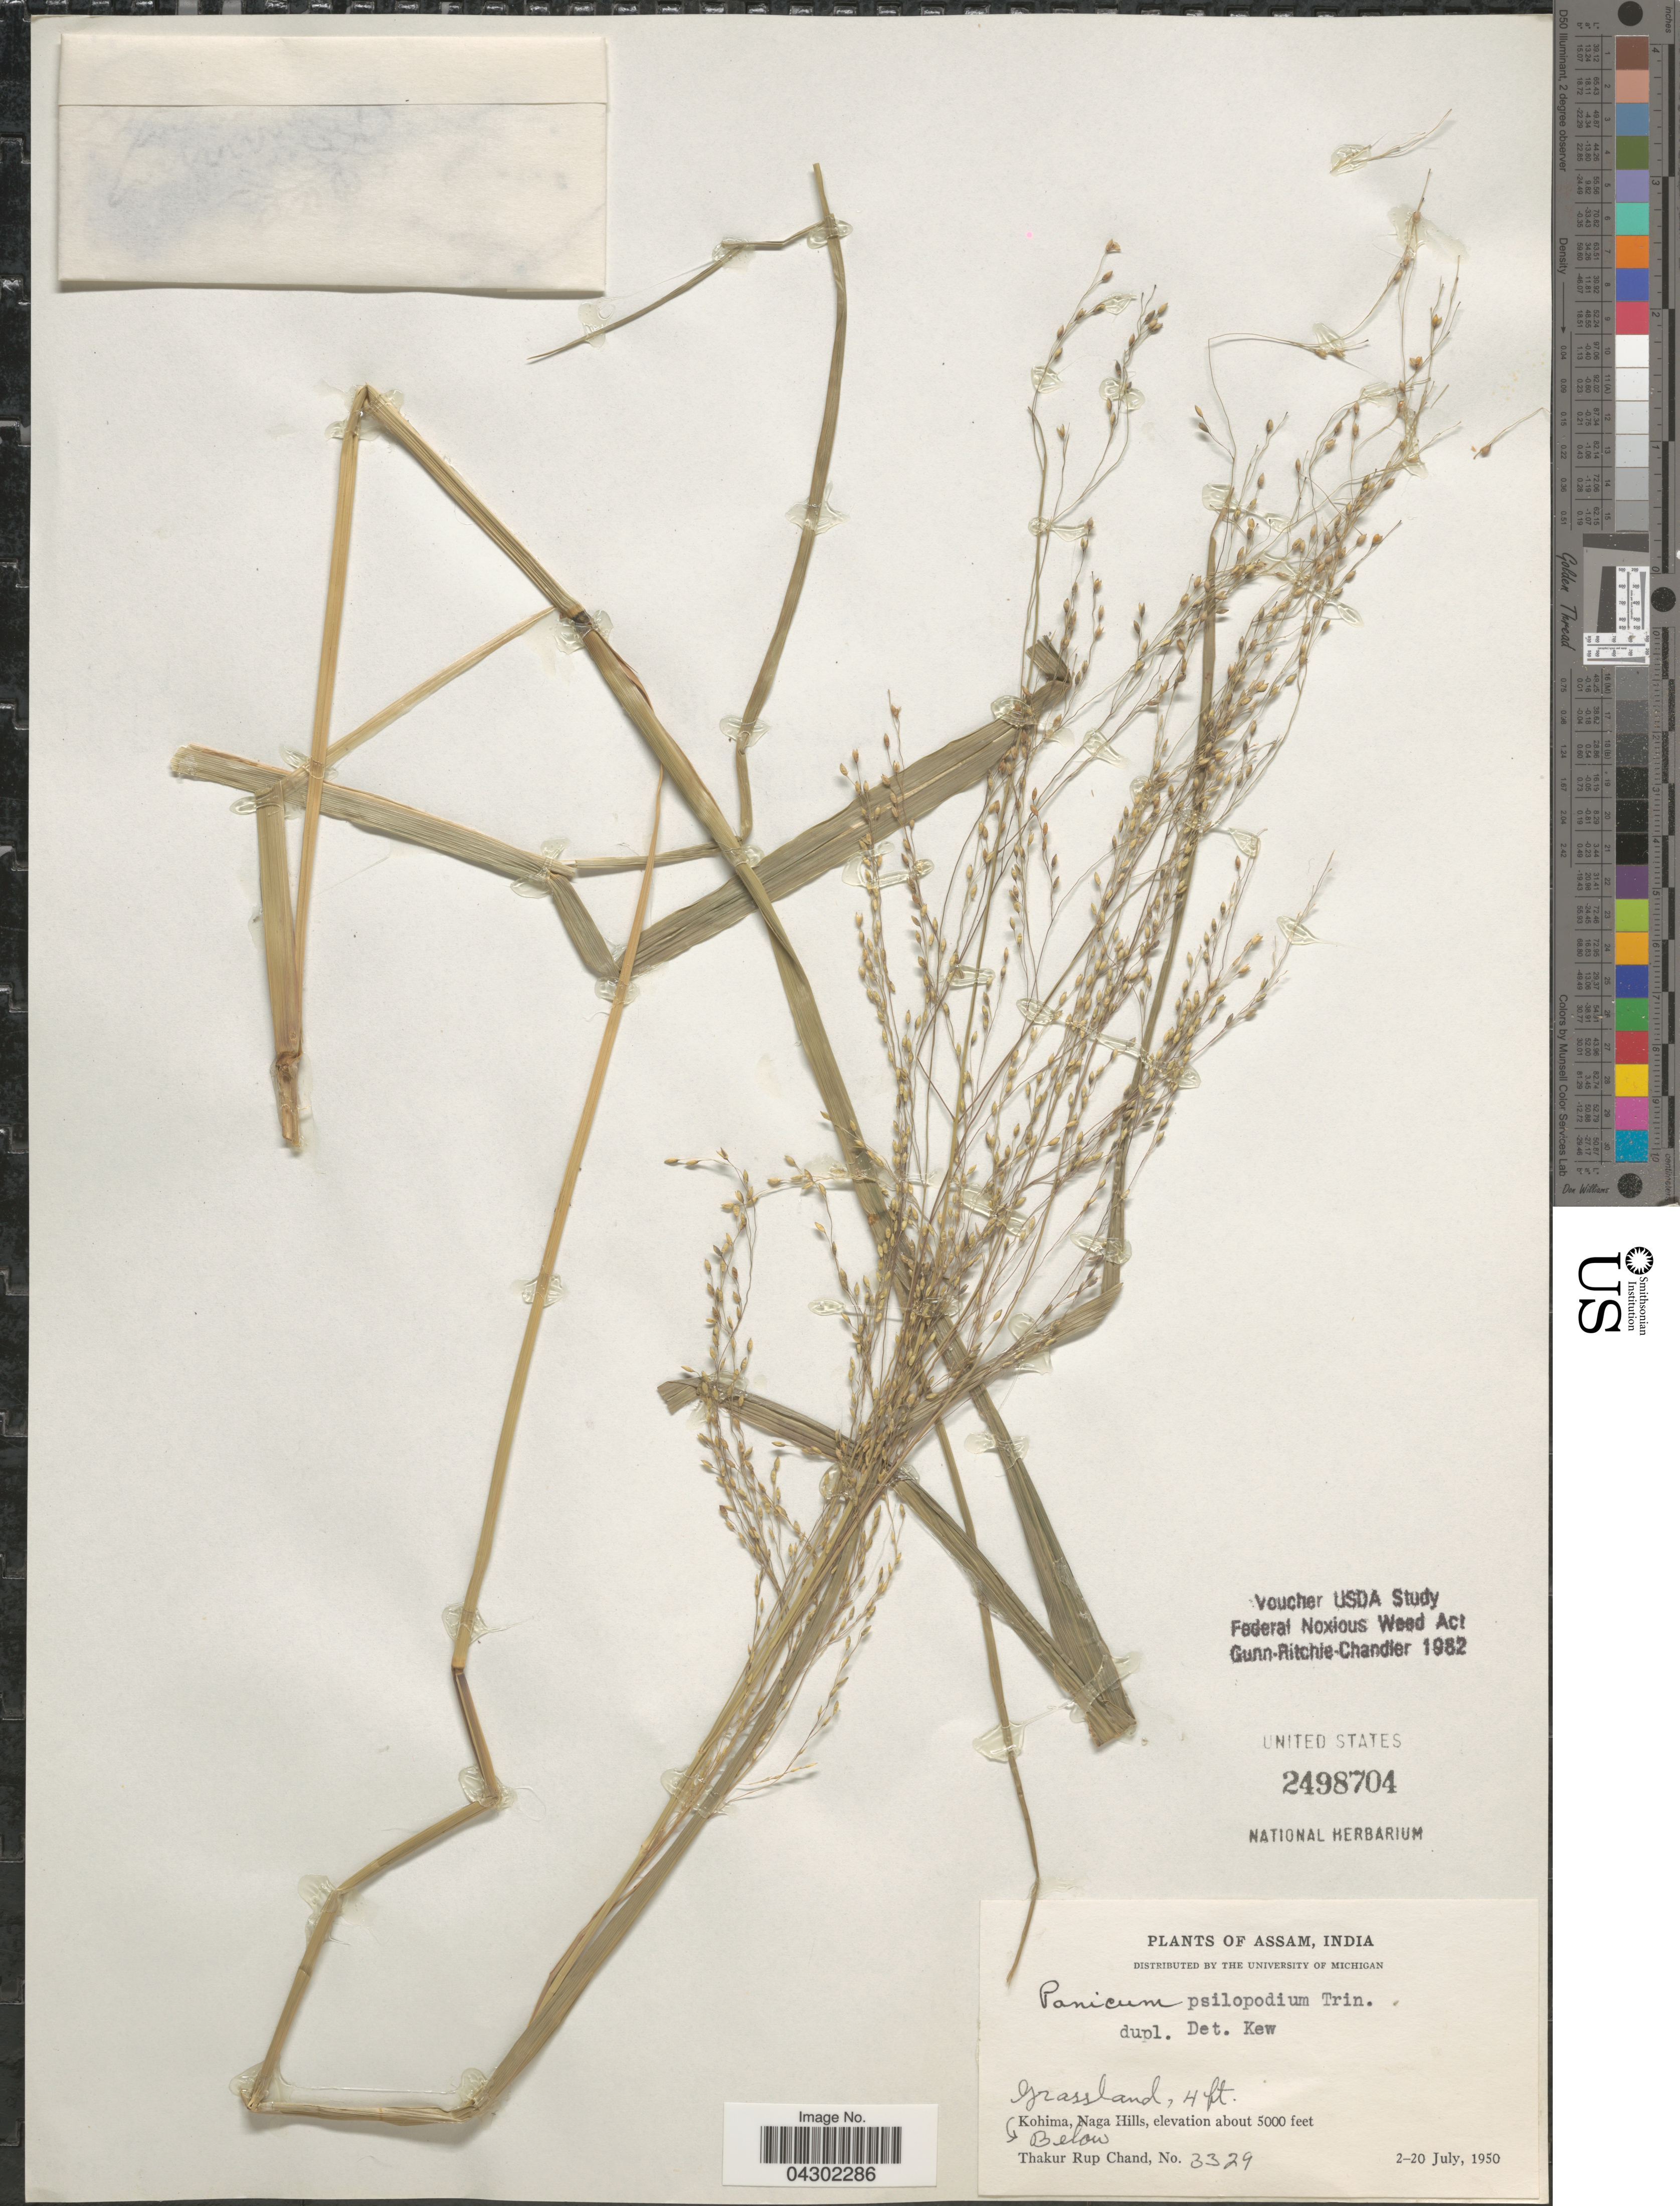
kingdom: Plantae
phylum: Tracheophyta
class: Liliopsida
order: Poales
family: Poaceae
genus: Panicum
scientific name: Panicum sumatrense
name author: P. Roth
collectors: T. R. Chand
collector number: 3229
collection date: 1950-07-02/1950-07-20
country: India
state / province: Assam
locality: Below Kohima, Naga Hills.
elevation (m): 1524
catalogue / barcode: US 2498704